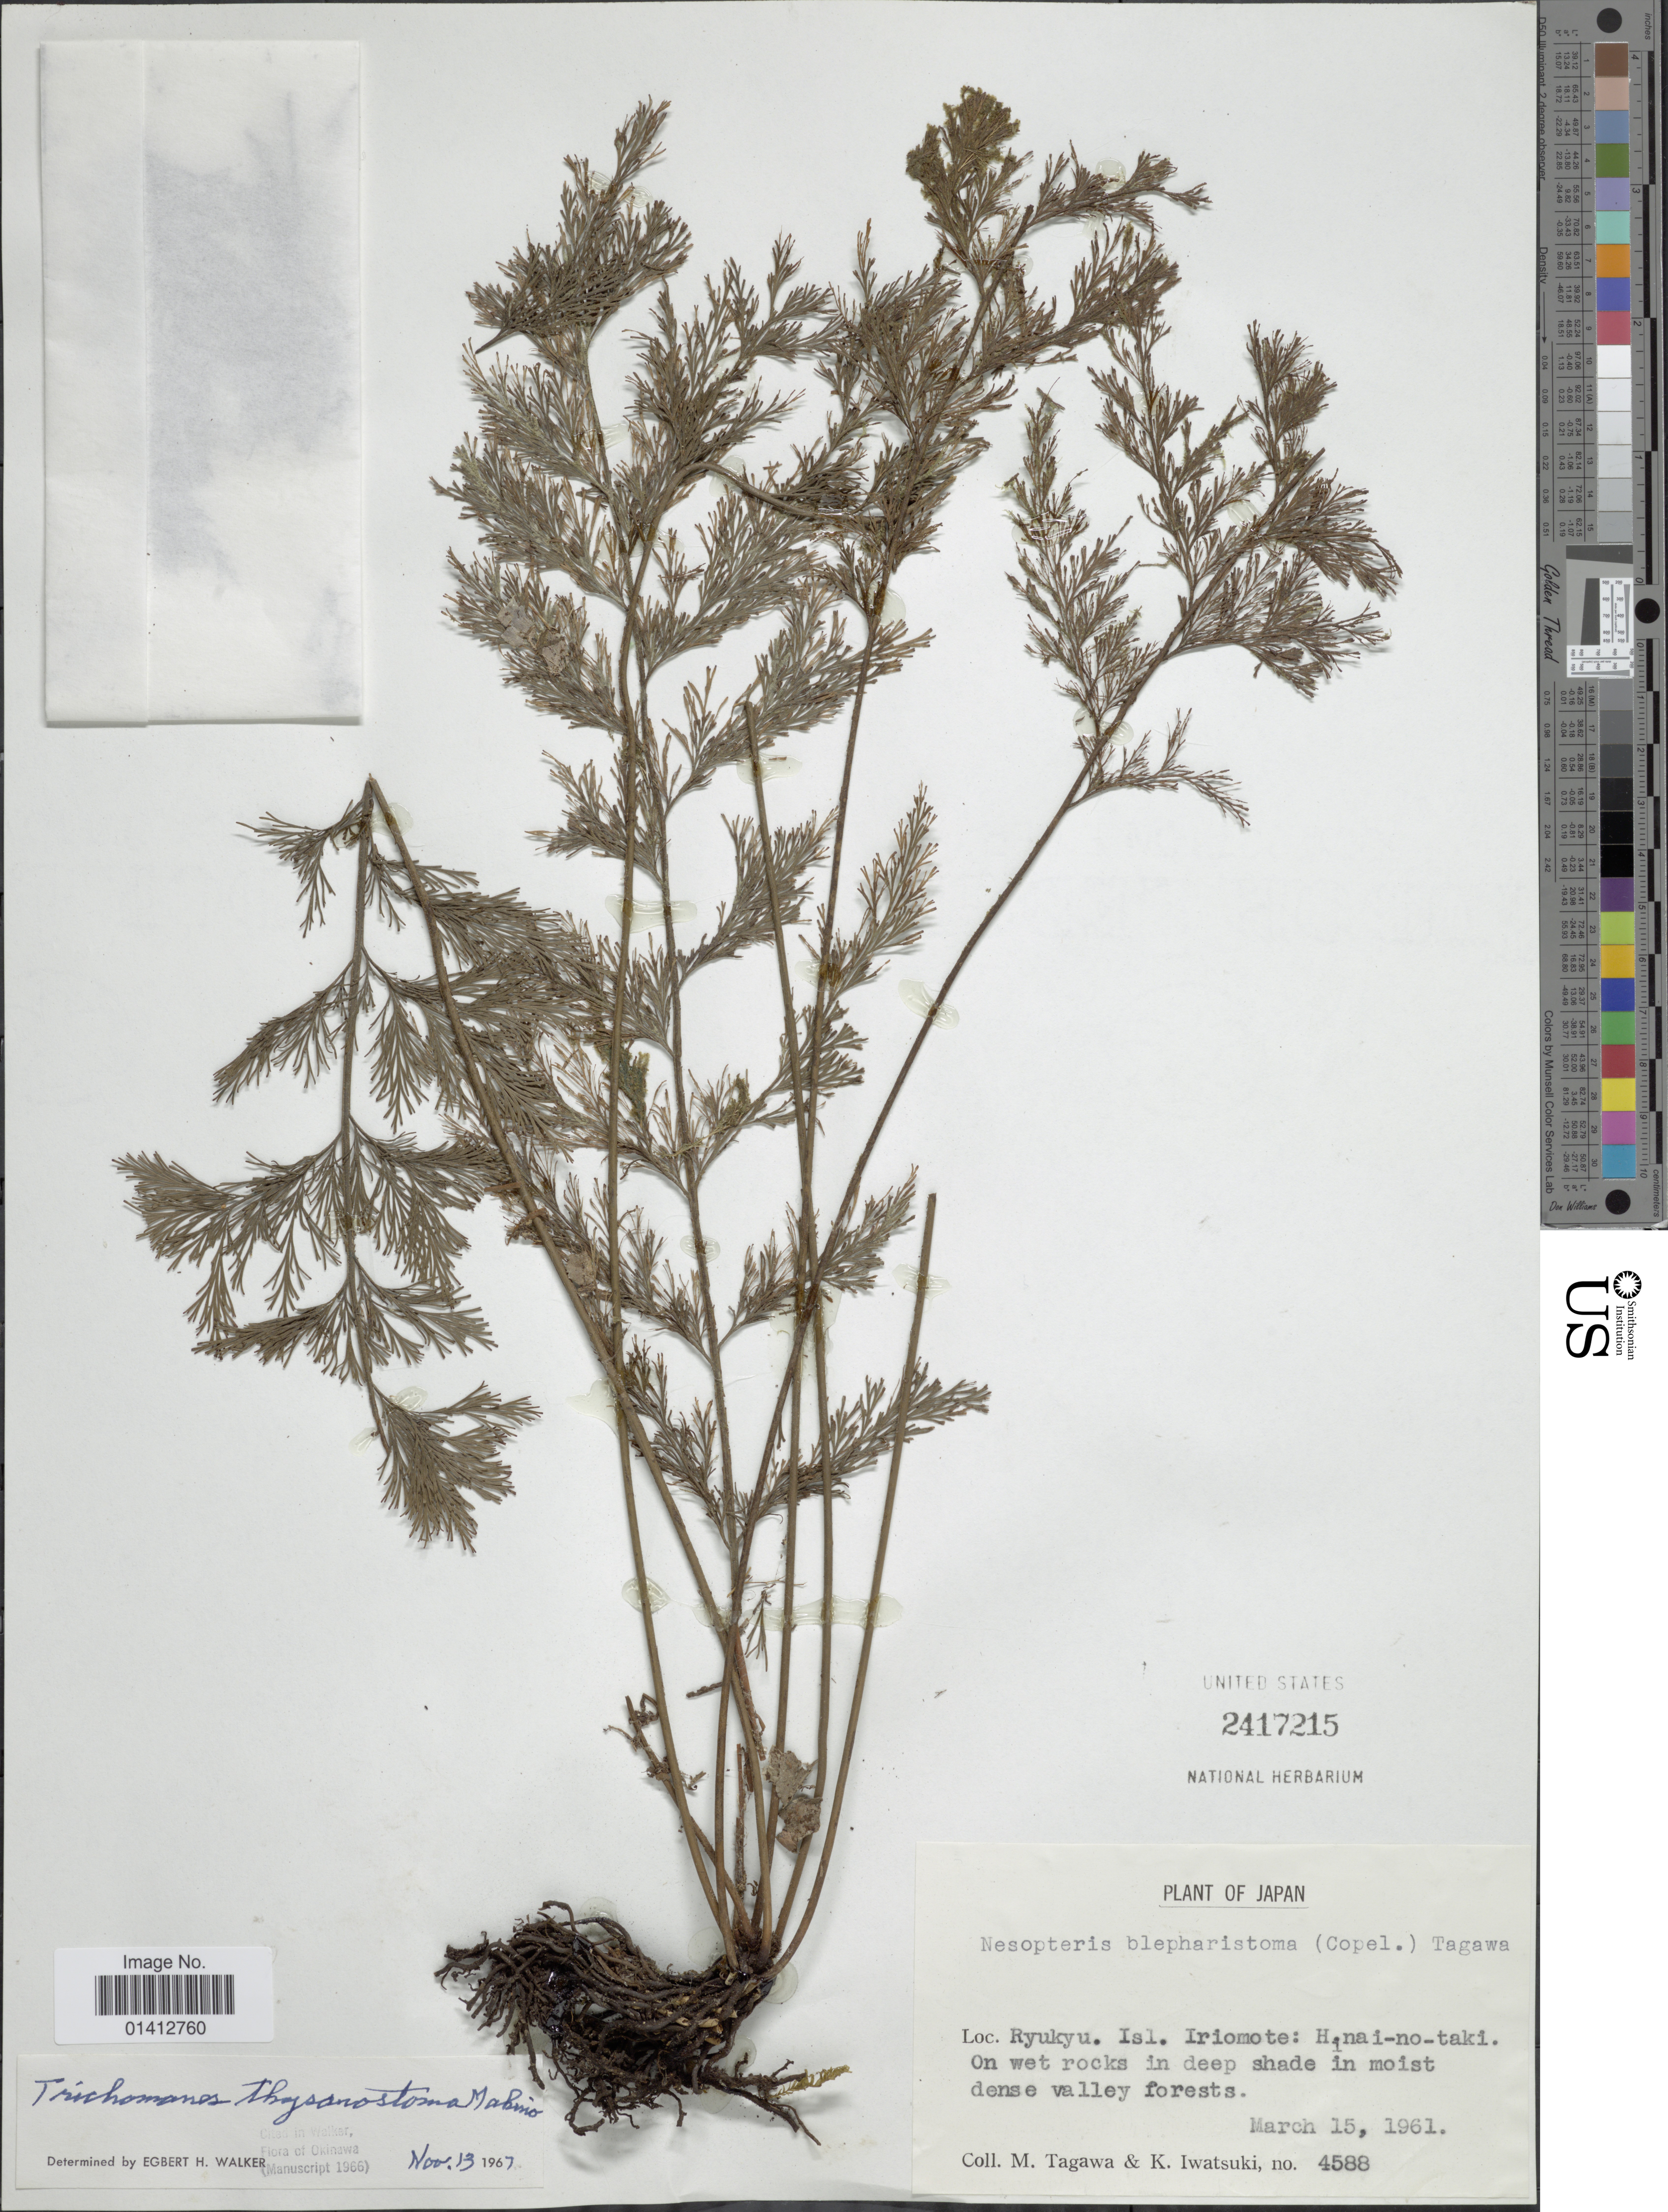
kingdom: Plantae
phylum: Tracheophyta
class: Polypodiopsida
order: Hymenophyllales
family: Hymenophyllaceae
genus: Crepidomanes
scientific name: Crepidomanes thysanostomum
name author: (Makino) Ebihara & K. Iwats.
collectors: M. Tagawa & K. Iwatsuki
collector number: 4588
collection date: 1961-03-15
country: Japan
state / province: Okinawa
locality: Ryukyu Isl. Iriomote: Hinai-no-taki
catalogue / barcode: US 2417215